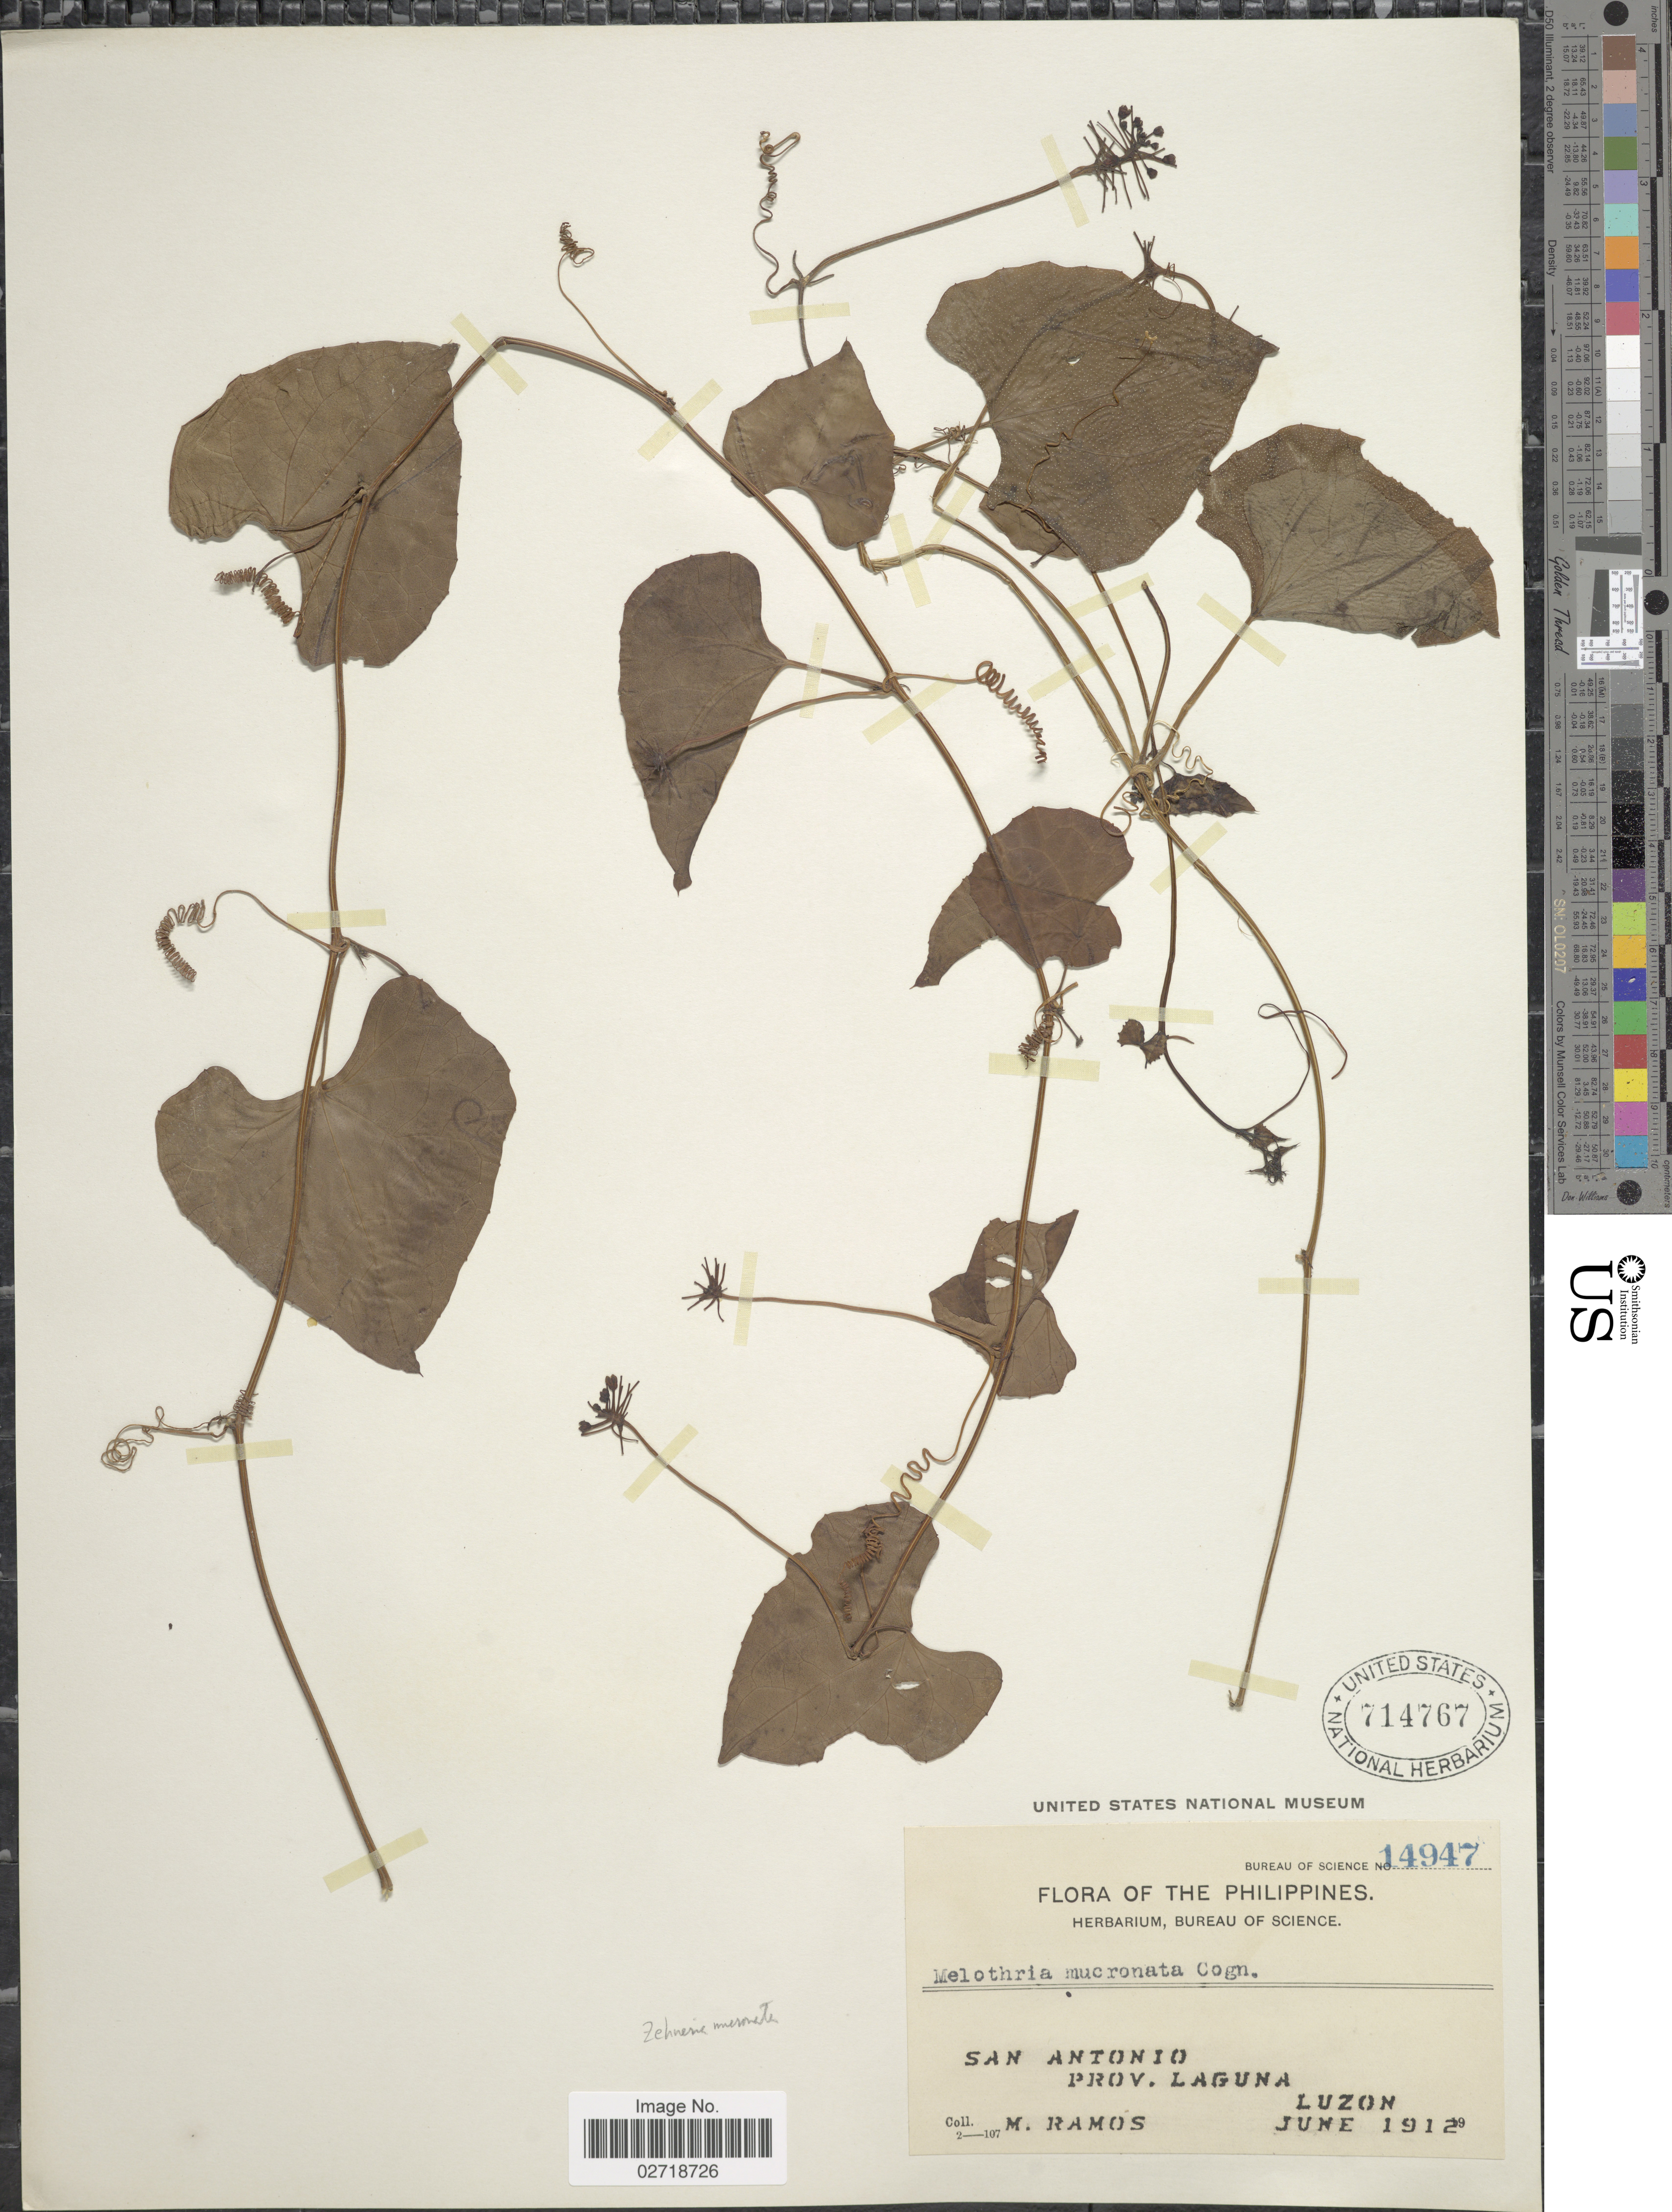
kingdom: Plantae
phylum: Tracheophyta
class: Magnoliopsida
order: Cucurbitales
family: Cucurbitaceae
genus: Zehneria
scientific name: Zehneria mucronata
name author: (Blume) Miq.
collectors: M. Ramos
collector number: Bureau of Science 14947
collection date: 1912-06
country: Philippines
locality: San Antonio. Prov. Laguna. Luzon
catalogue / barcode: US 714767